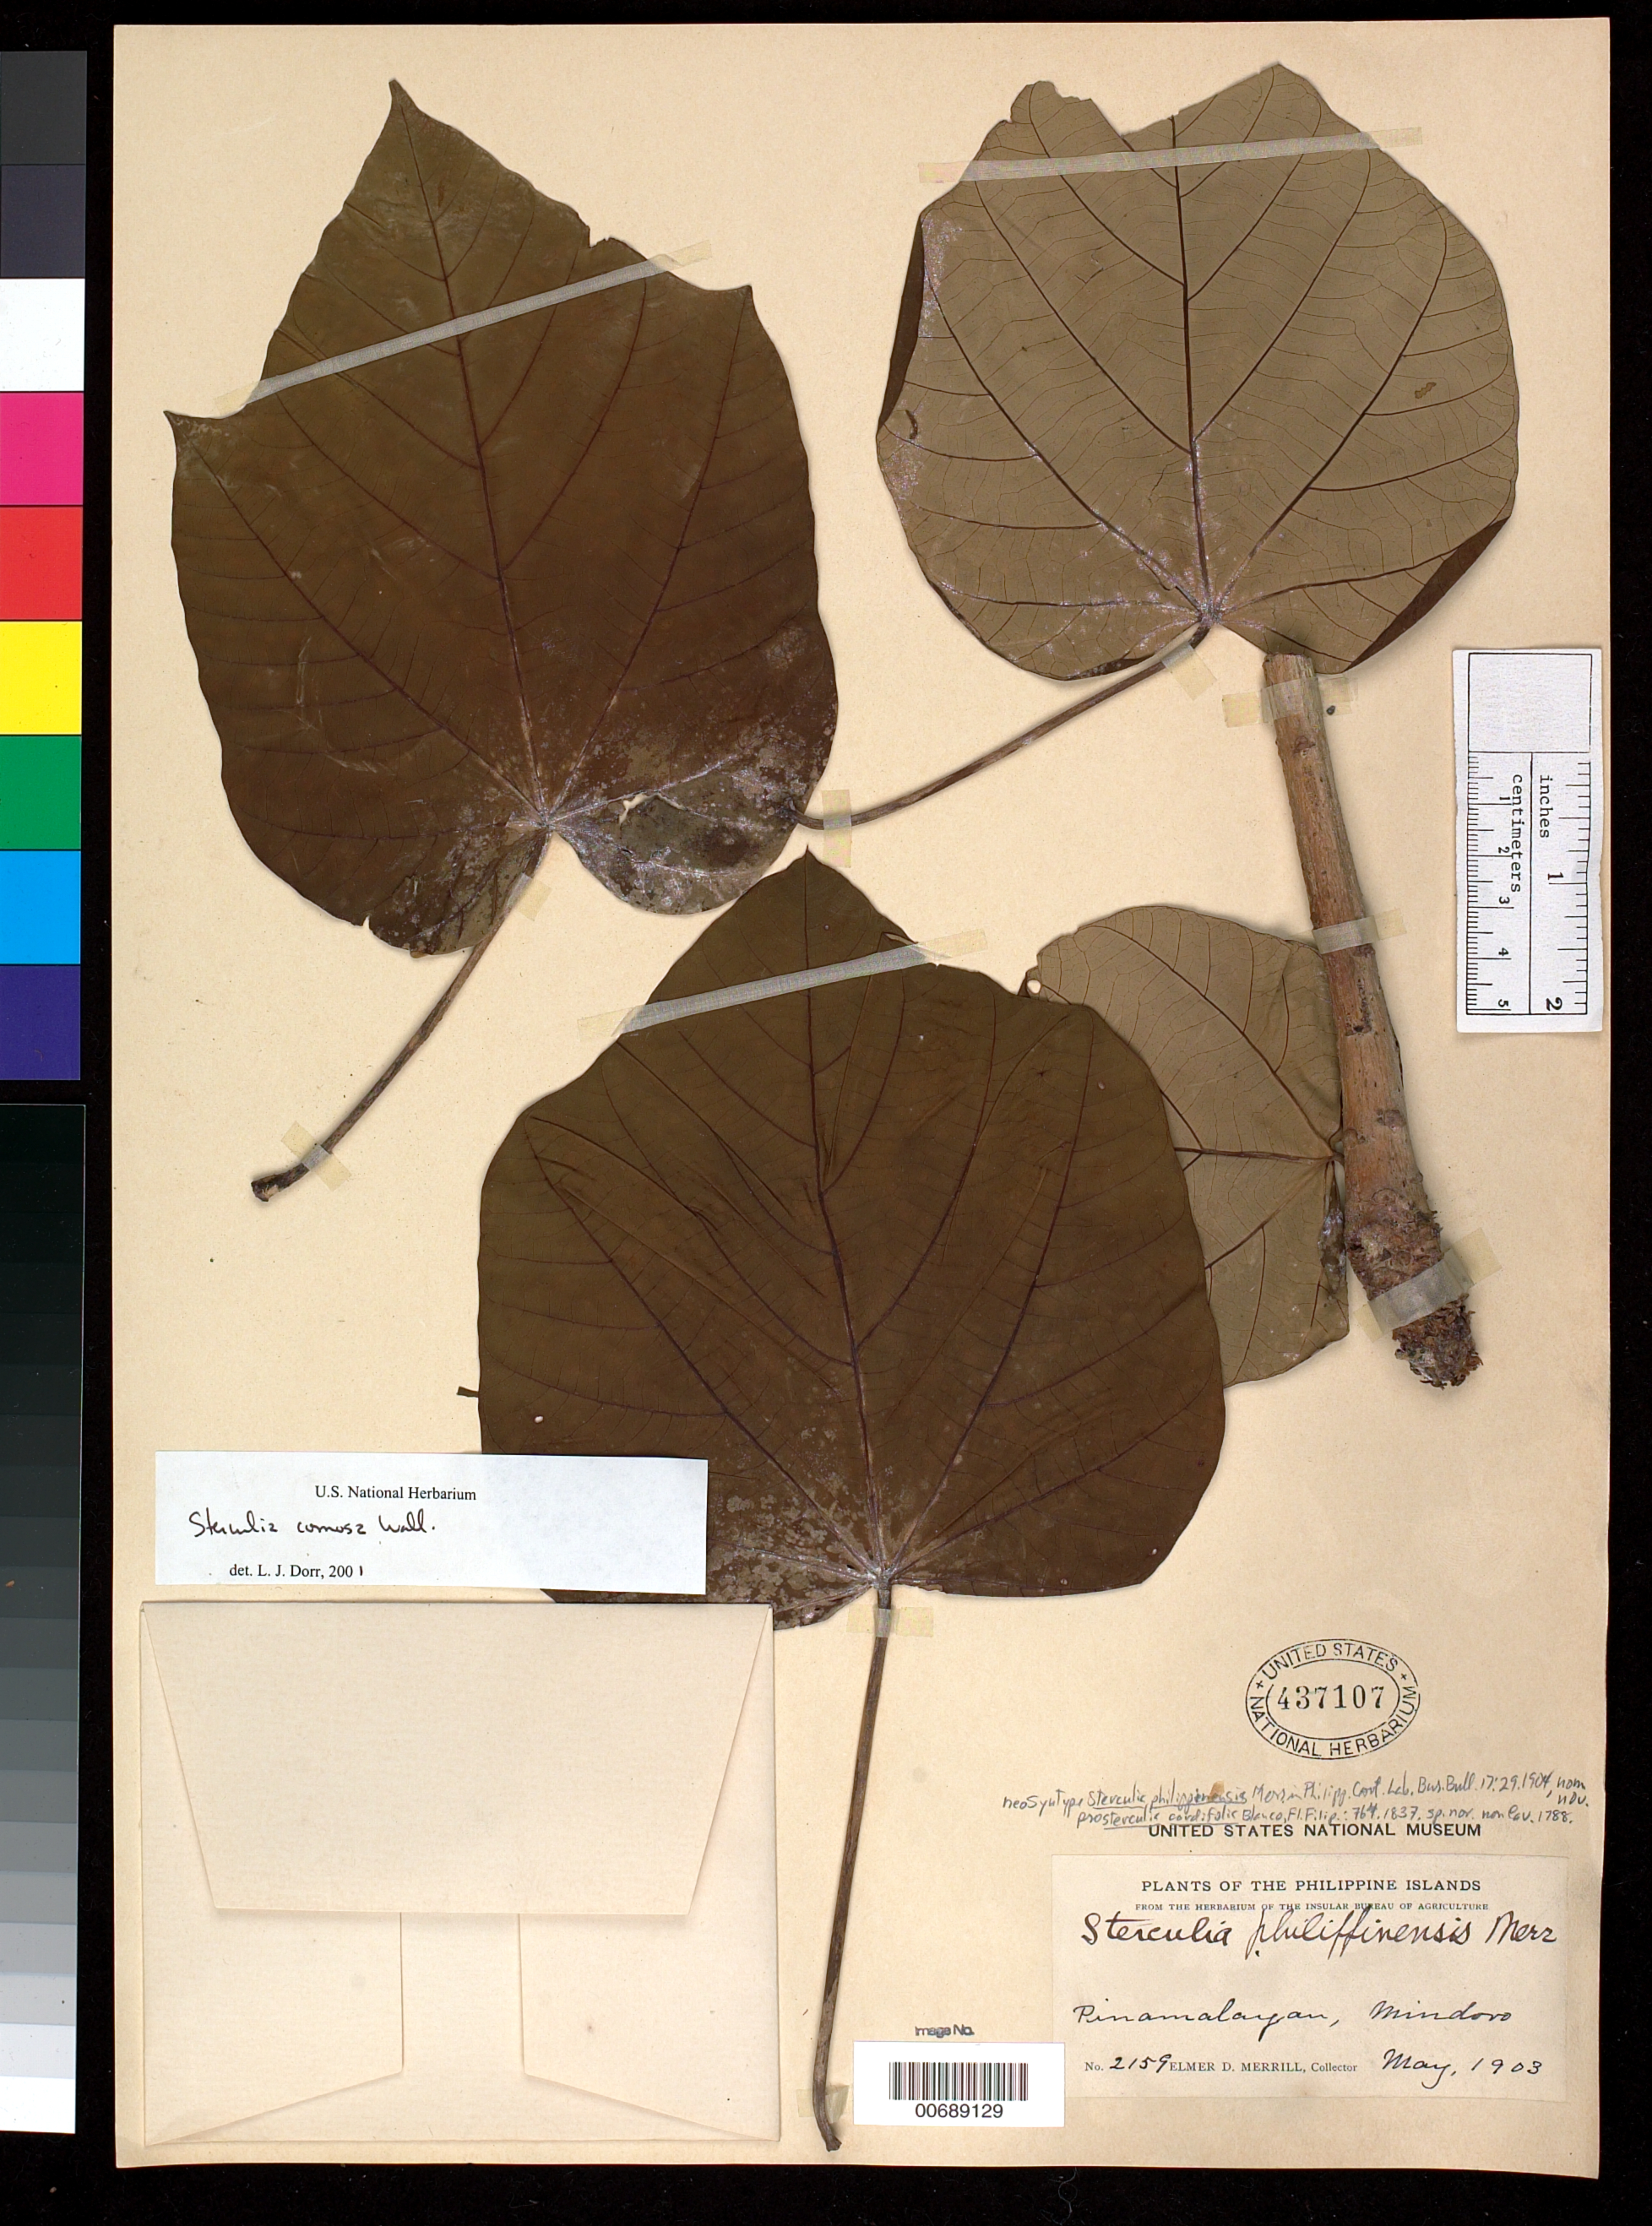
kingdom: Plantae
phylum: Tracheophyta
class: Magnoliopsida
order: Malvales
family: Malvaceae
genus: Sterculia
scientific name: Sterculia comosa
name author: Wall.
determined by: Dorr, L. J., (BOT), Smithsonian Institution - National Museum of Natural History (UNITED STATES)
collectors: E. D. Merrill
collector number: Merrill 02159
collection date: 1913-05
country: Philippines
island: Mindanao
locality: Mindanao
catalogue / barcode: US 437107